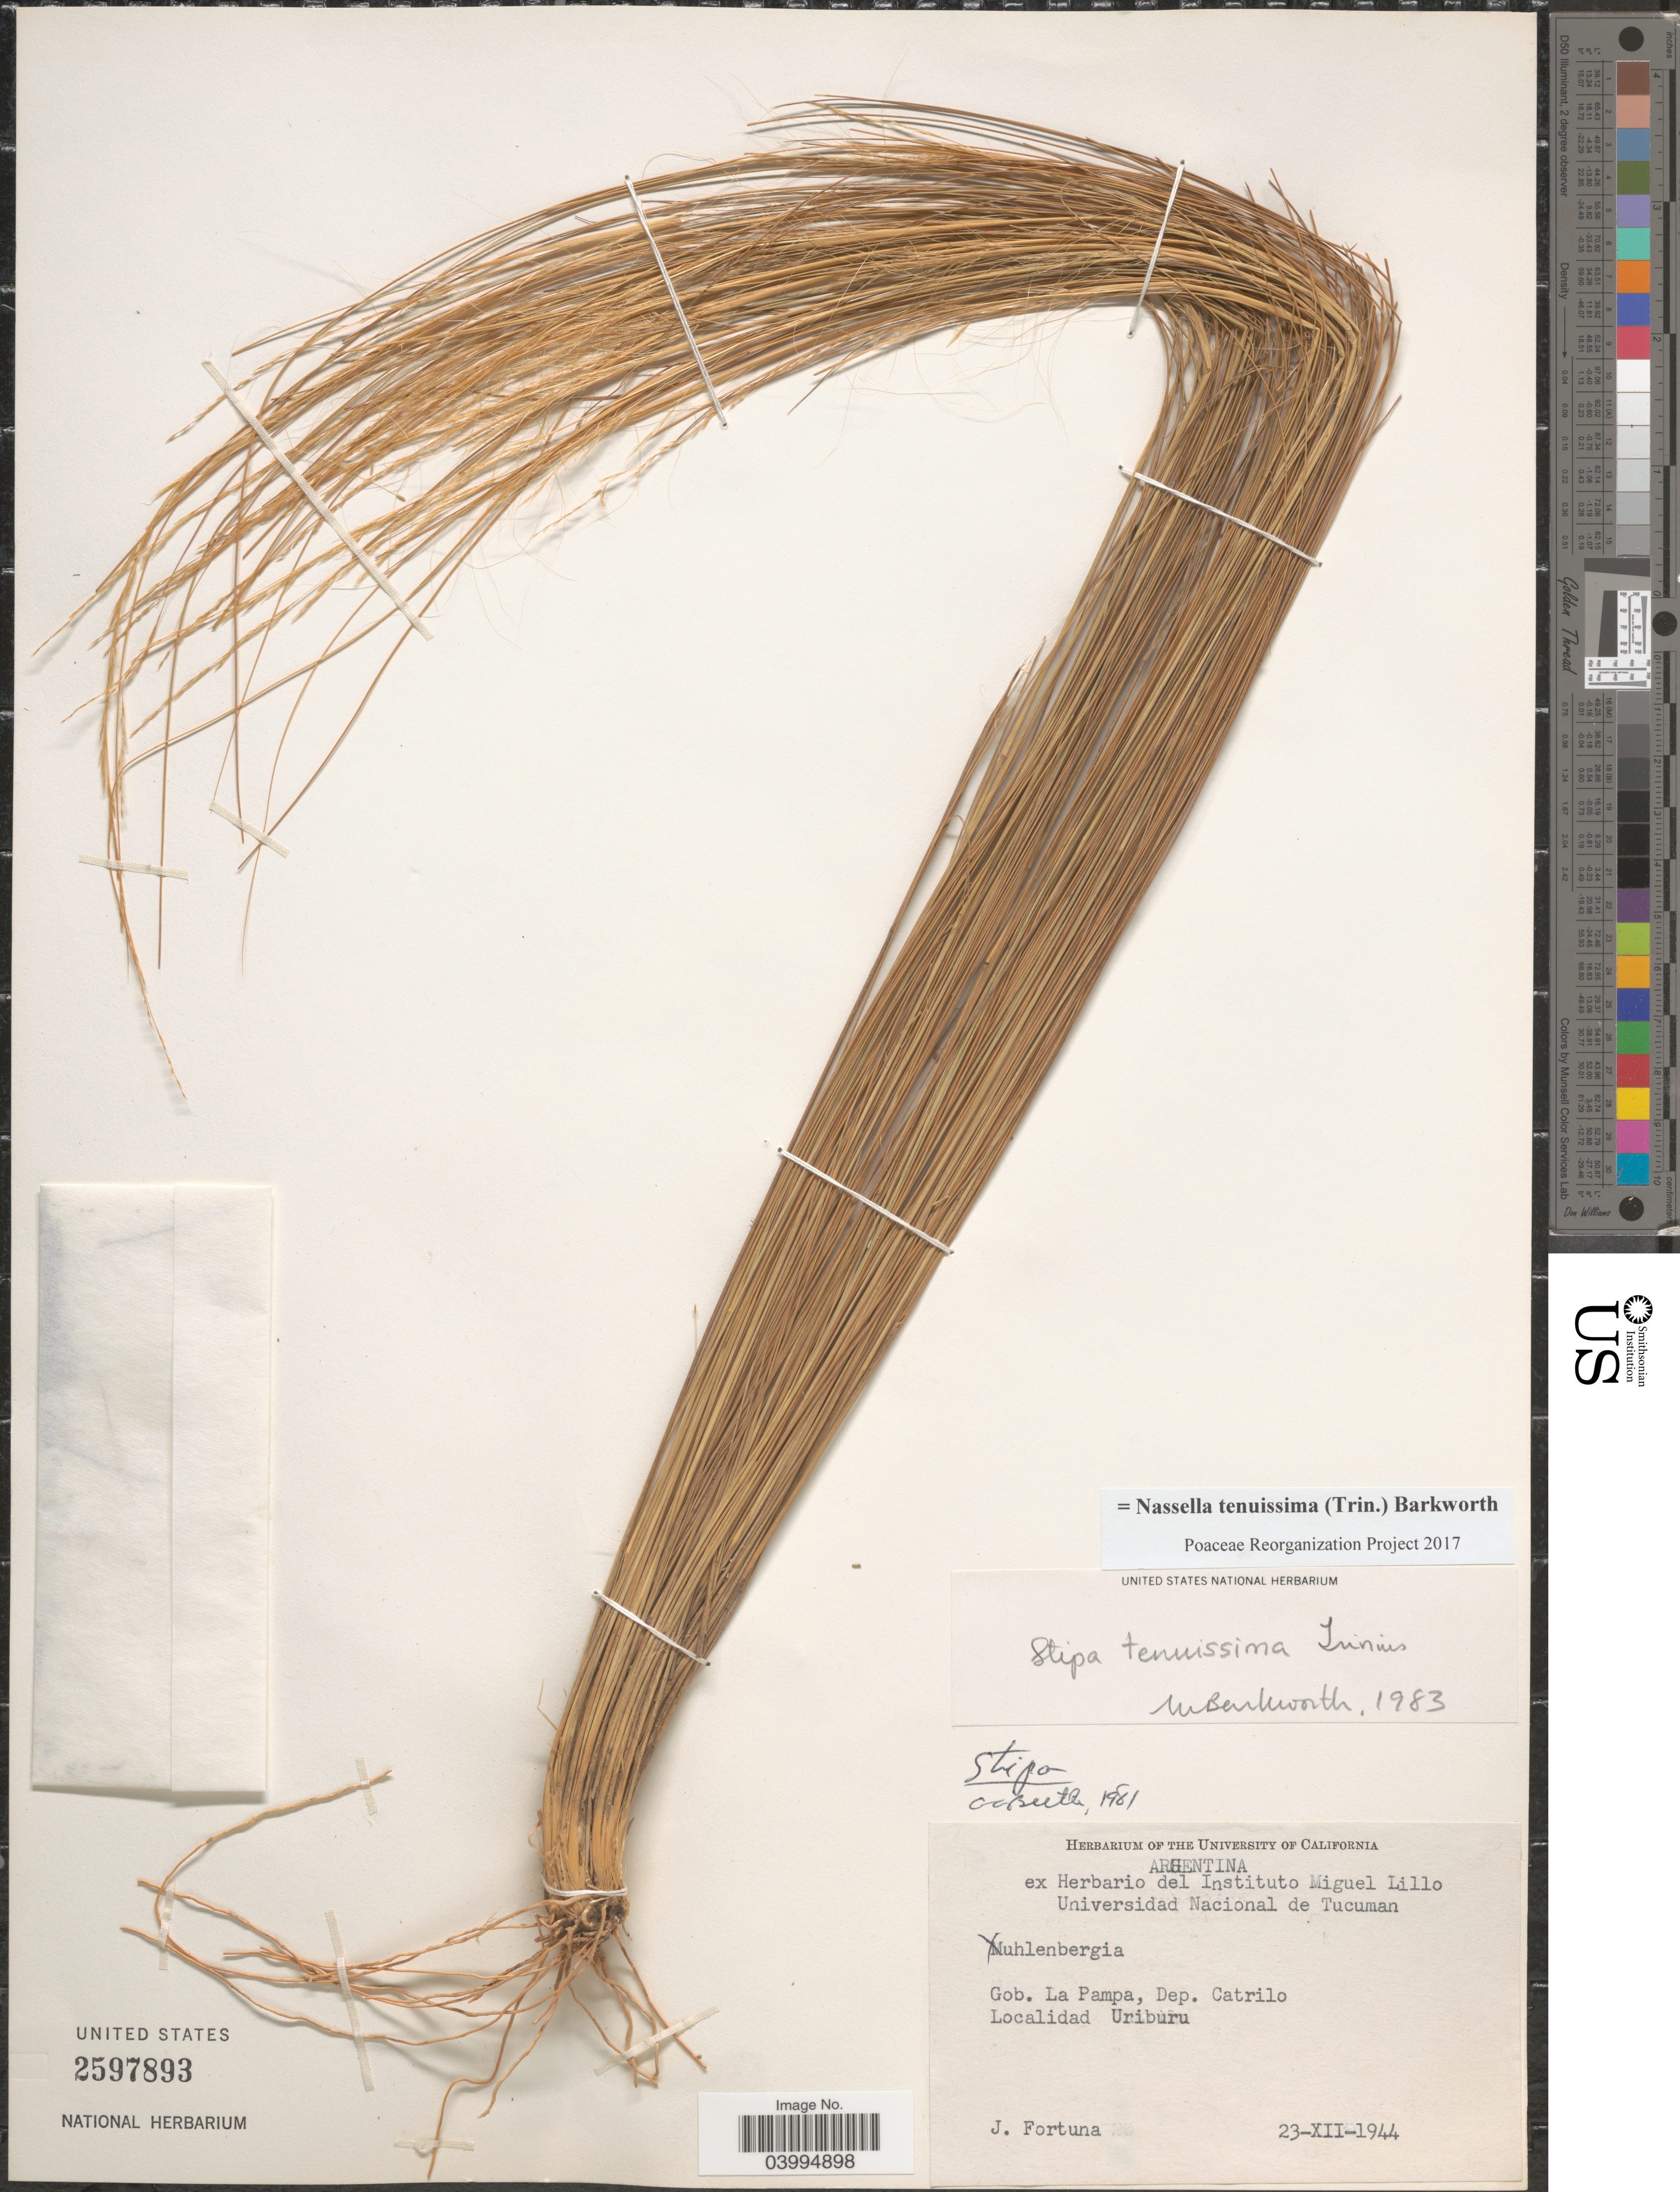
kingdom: Plantae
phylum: Tracheophyta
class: Liliopsida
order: Poales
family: Poaceae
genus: Nassella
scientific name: Nassella tenuissima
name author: (Trin.) Barkworth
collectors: J. Fortuna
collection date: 1944-12-23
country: Argentina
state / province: La Pampa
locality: Gob. La Pampa, Dep. Catrilo. Uriburu.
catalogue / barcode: US 2597893